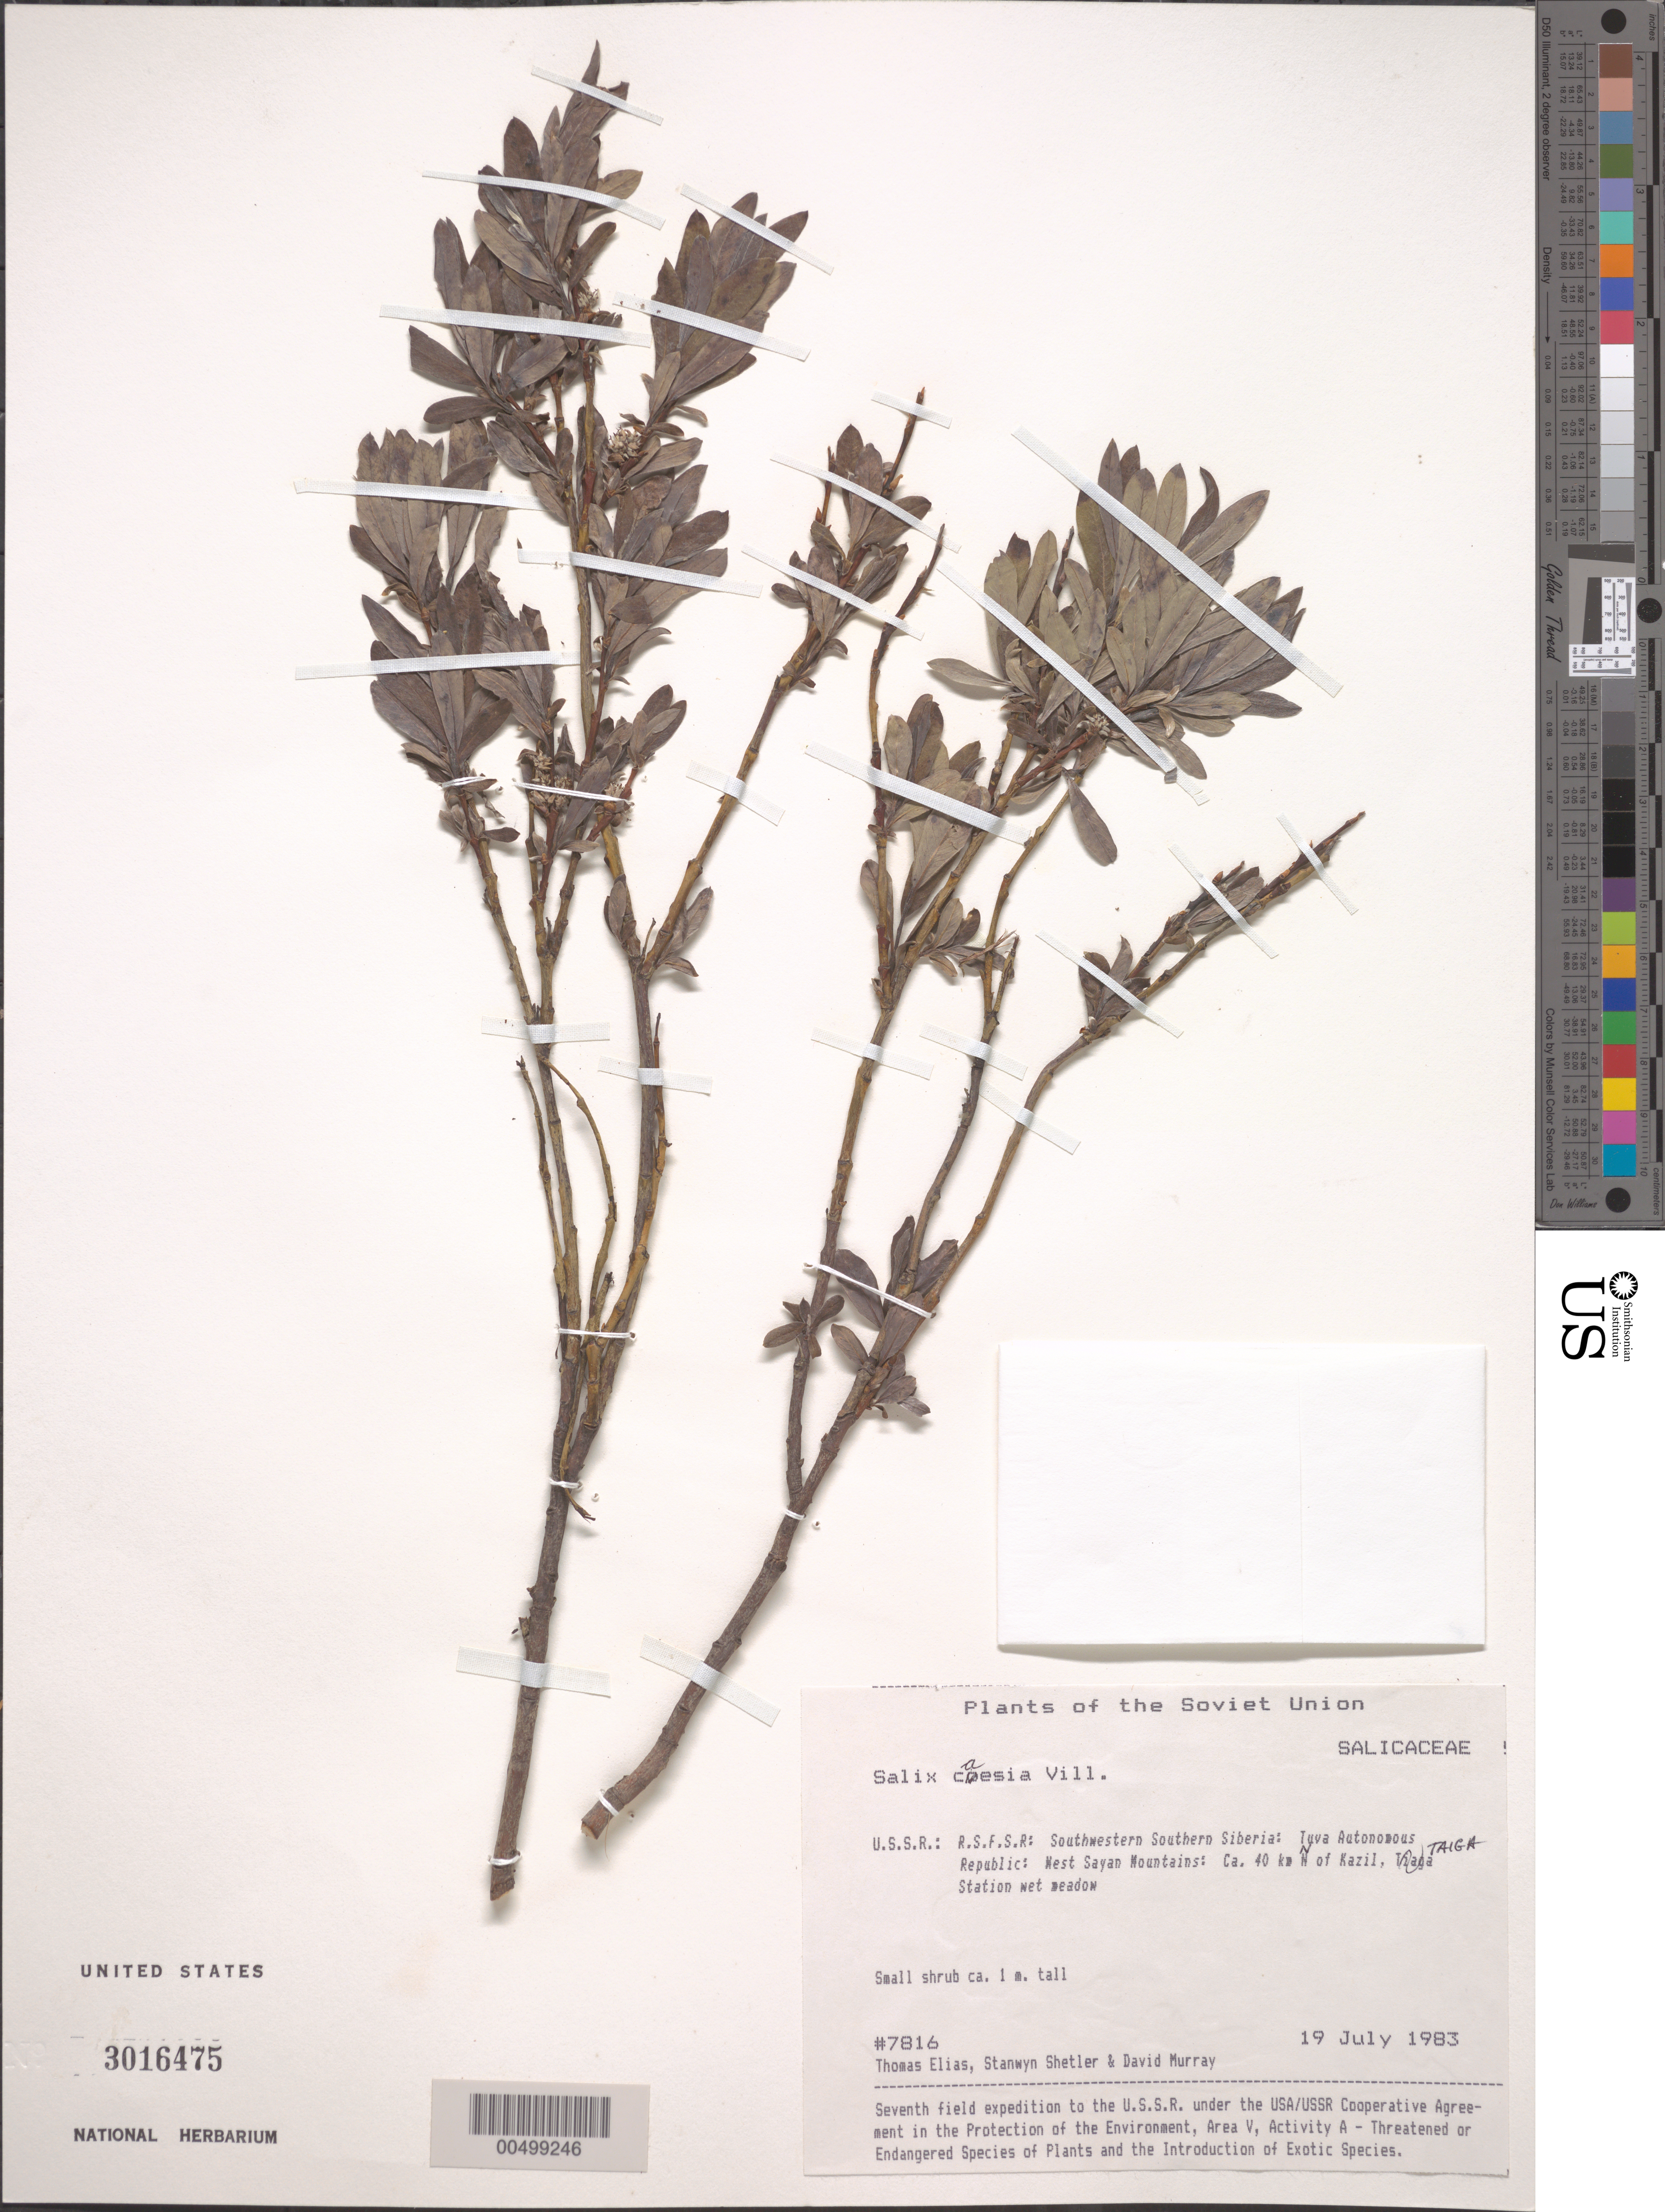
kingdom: Plantae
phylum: Tracheophyta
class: Magnoliopsida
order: Malpighiales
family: Salicaceae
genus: Salix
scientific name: Salix coasia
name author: Vill.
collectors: T. Elias, S. Shetler & D. F. Murray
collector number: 7816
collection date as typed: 19 Jul 1983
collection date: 1983-07-19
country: Russian Federation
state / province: Tuva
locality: West Sayan Mountains, ca. 40 km N of Kazil [Kyzyl], Taiga Station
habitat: wet meadow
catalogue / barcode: US 3016475